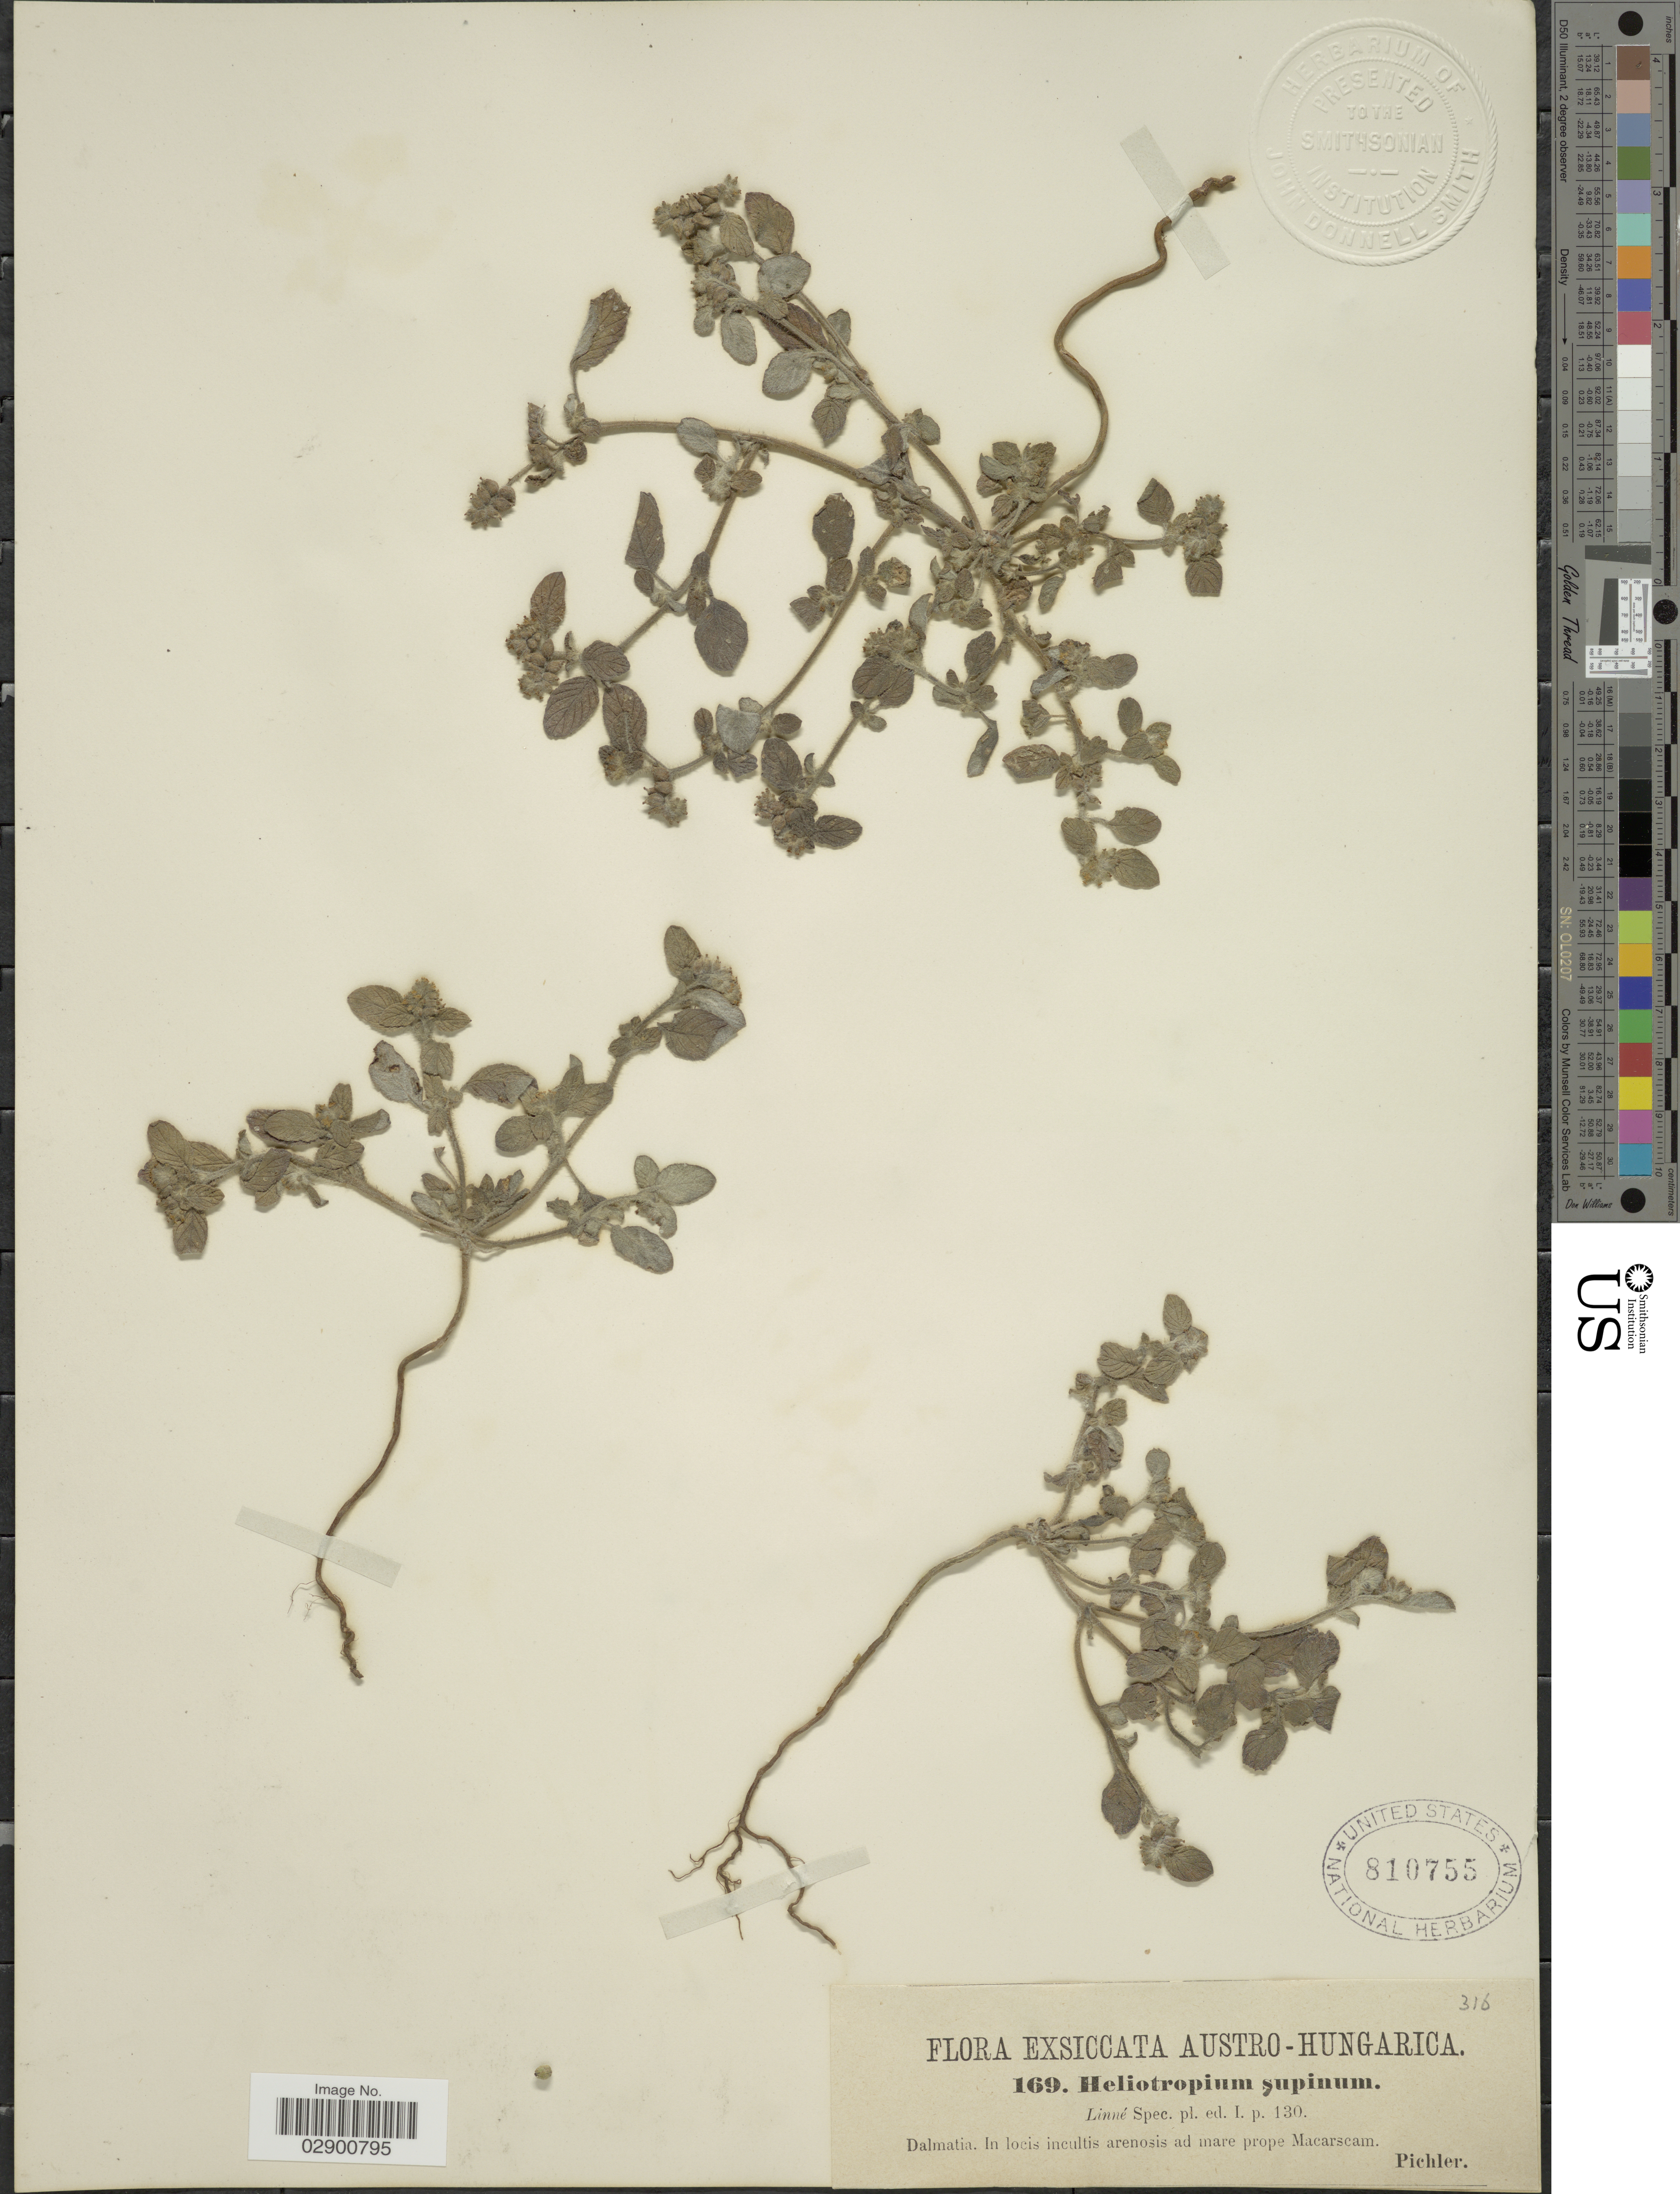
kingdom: Plantae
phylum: Tracheophyta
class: Magnoliopsida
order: Boraginales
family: Heliotropiaceae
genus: Heliotropium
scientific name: Heliotropium supinum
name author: L.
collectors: Pichler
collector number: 169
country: Croatia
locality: Austro Hungarica. Dalmatia. In locis incultis arenosis ad mare prope Macarscam.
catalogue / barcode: US 810755